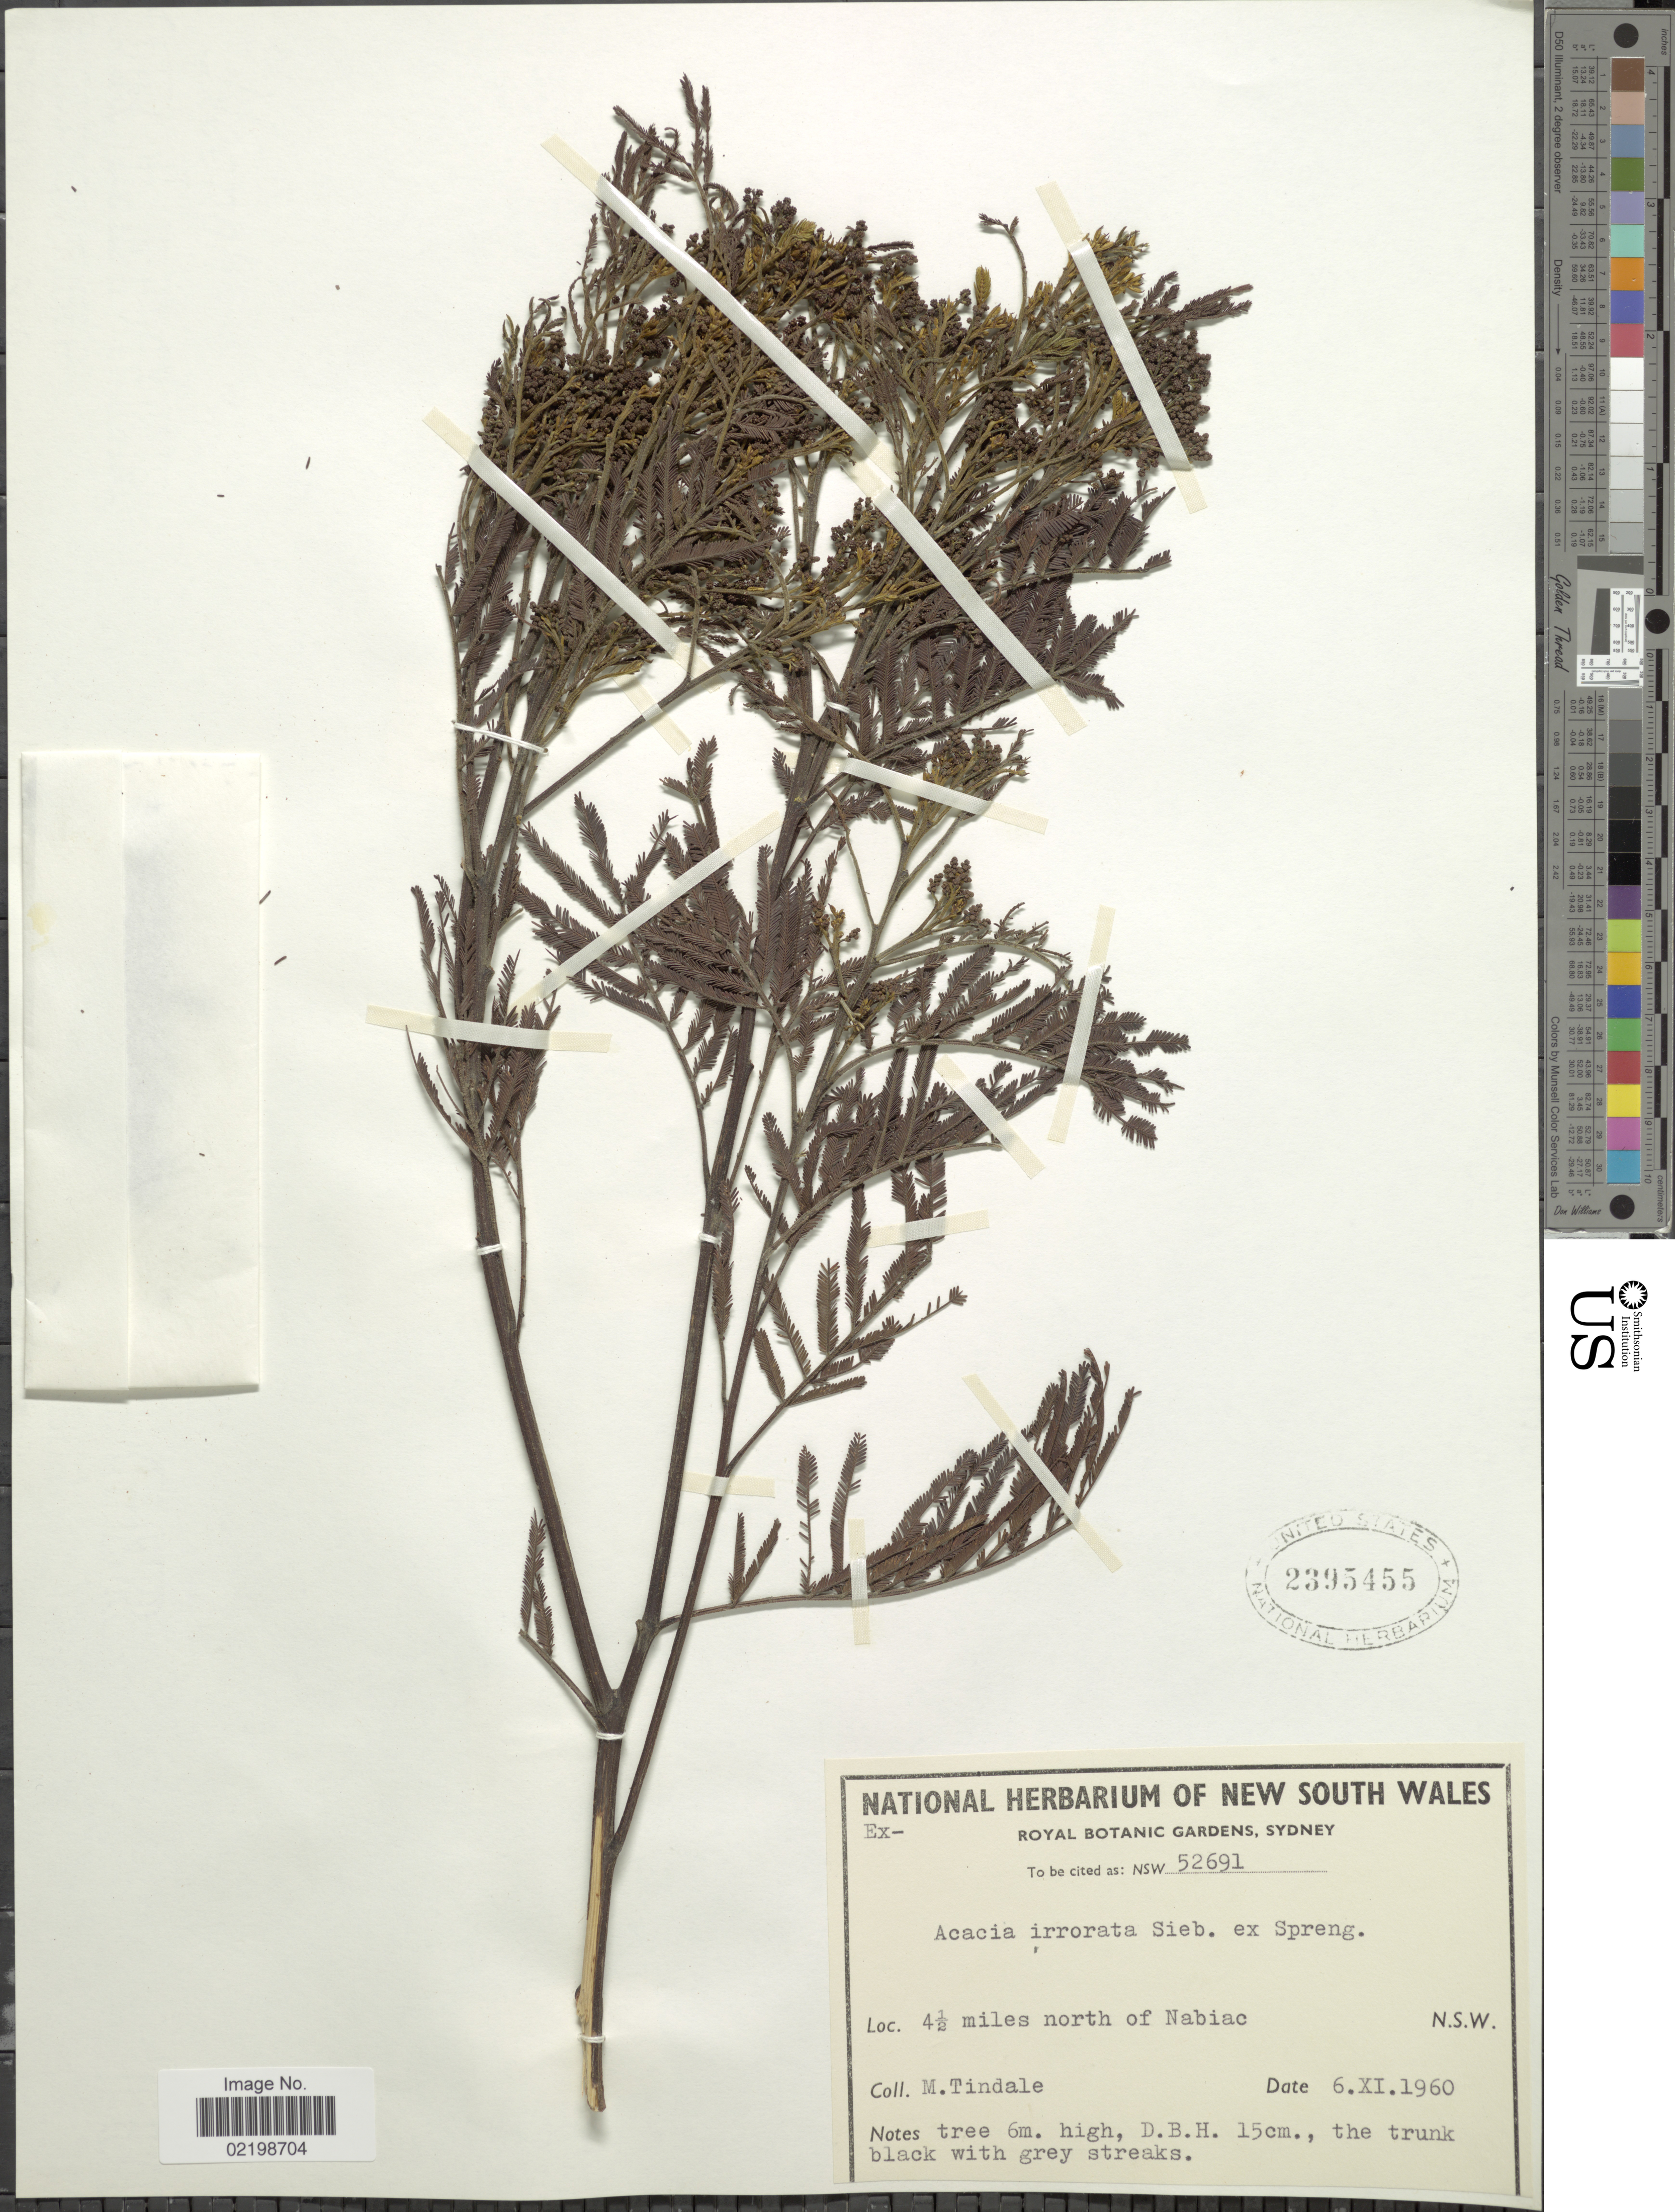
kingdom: Plantae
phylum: Tracheophyta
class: Magnoliopsida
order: Fabales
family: Fabaceae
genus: Acacia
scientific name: Acacia irrorata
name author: Sieber ex Spreng.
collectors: M. D. Tindale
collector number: NSW52691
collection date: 1960-11-06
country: Australia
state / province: New South Wales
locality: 4 1/2 miles north of Niabiac. N.S.W.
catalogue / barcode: US 2395455